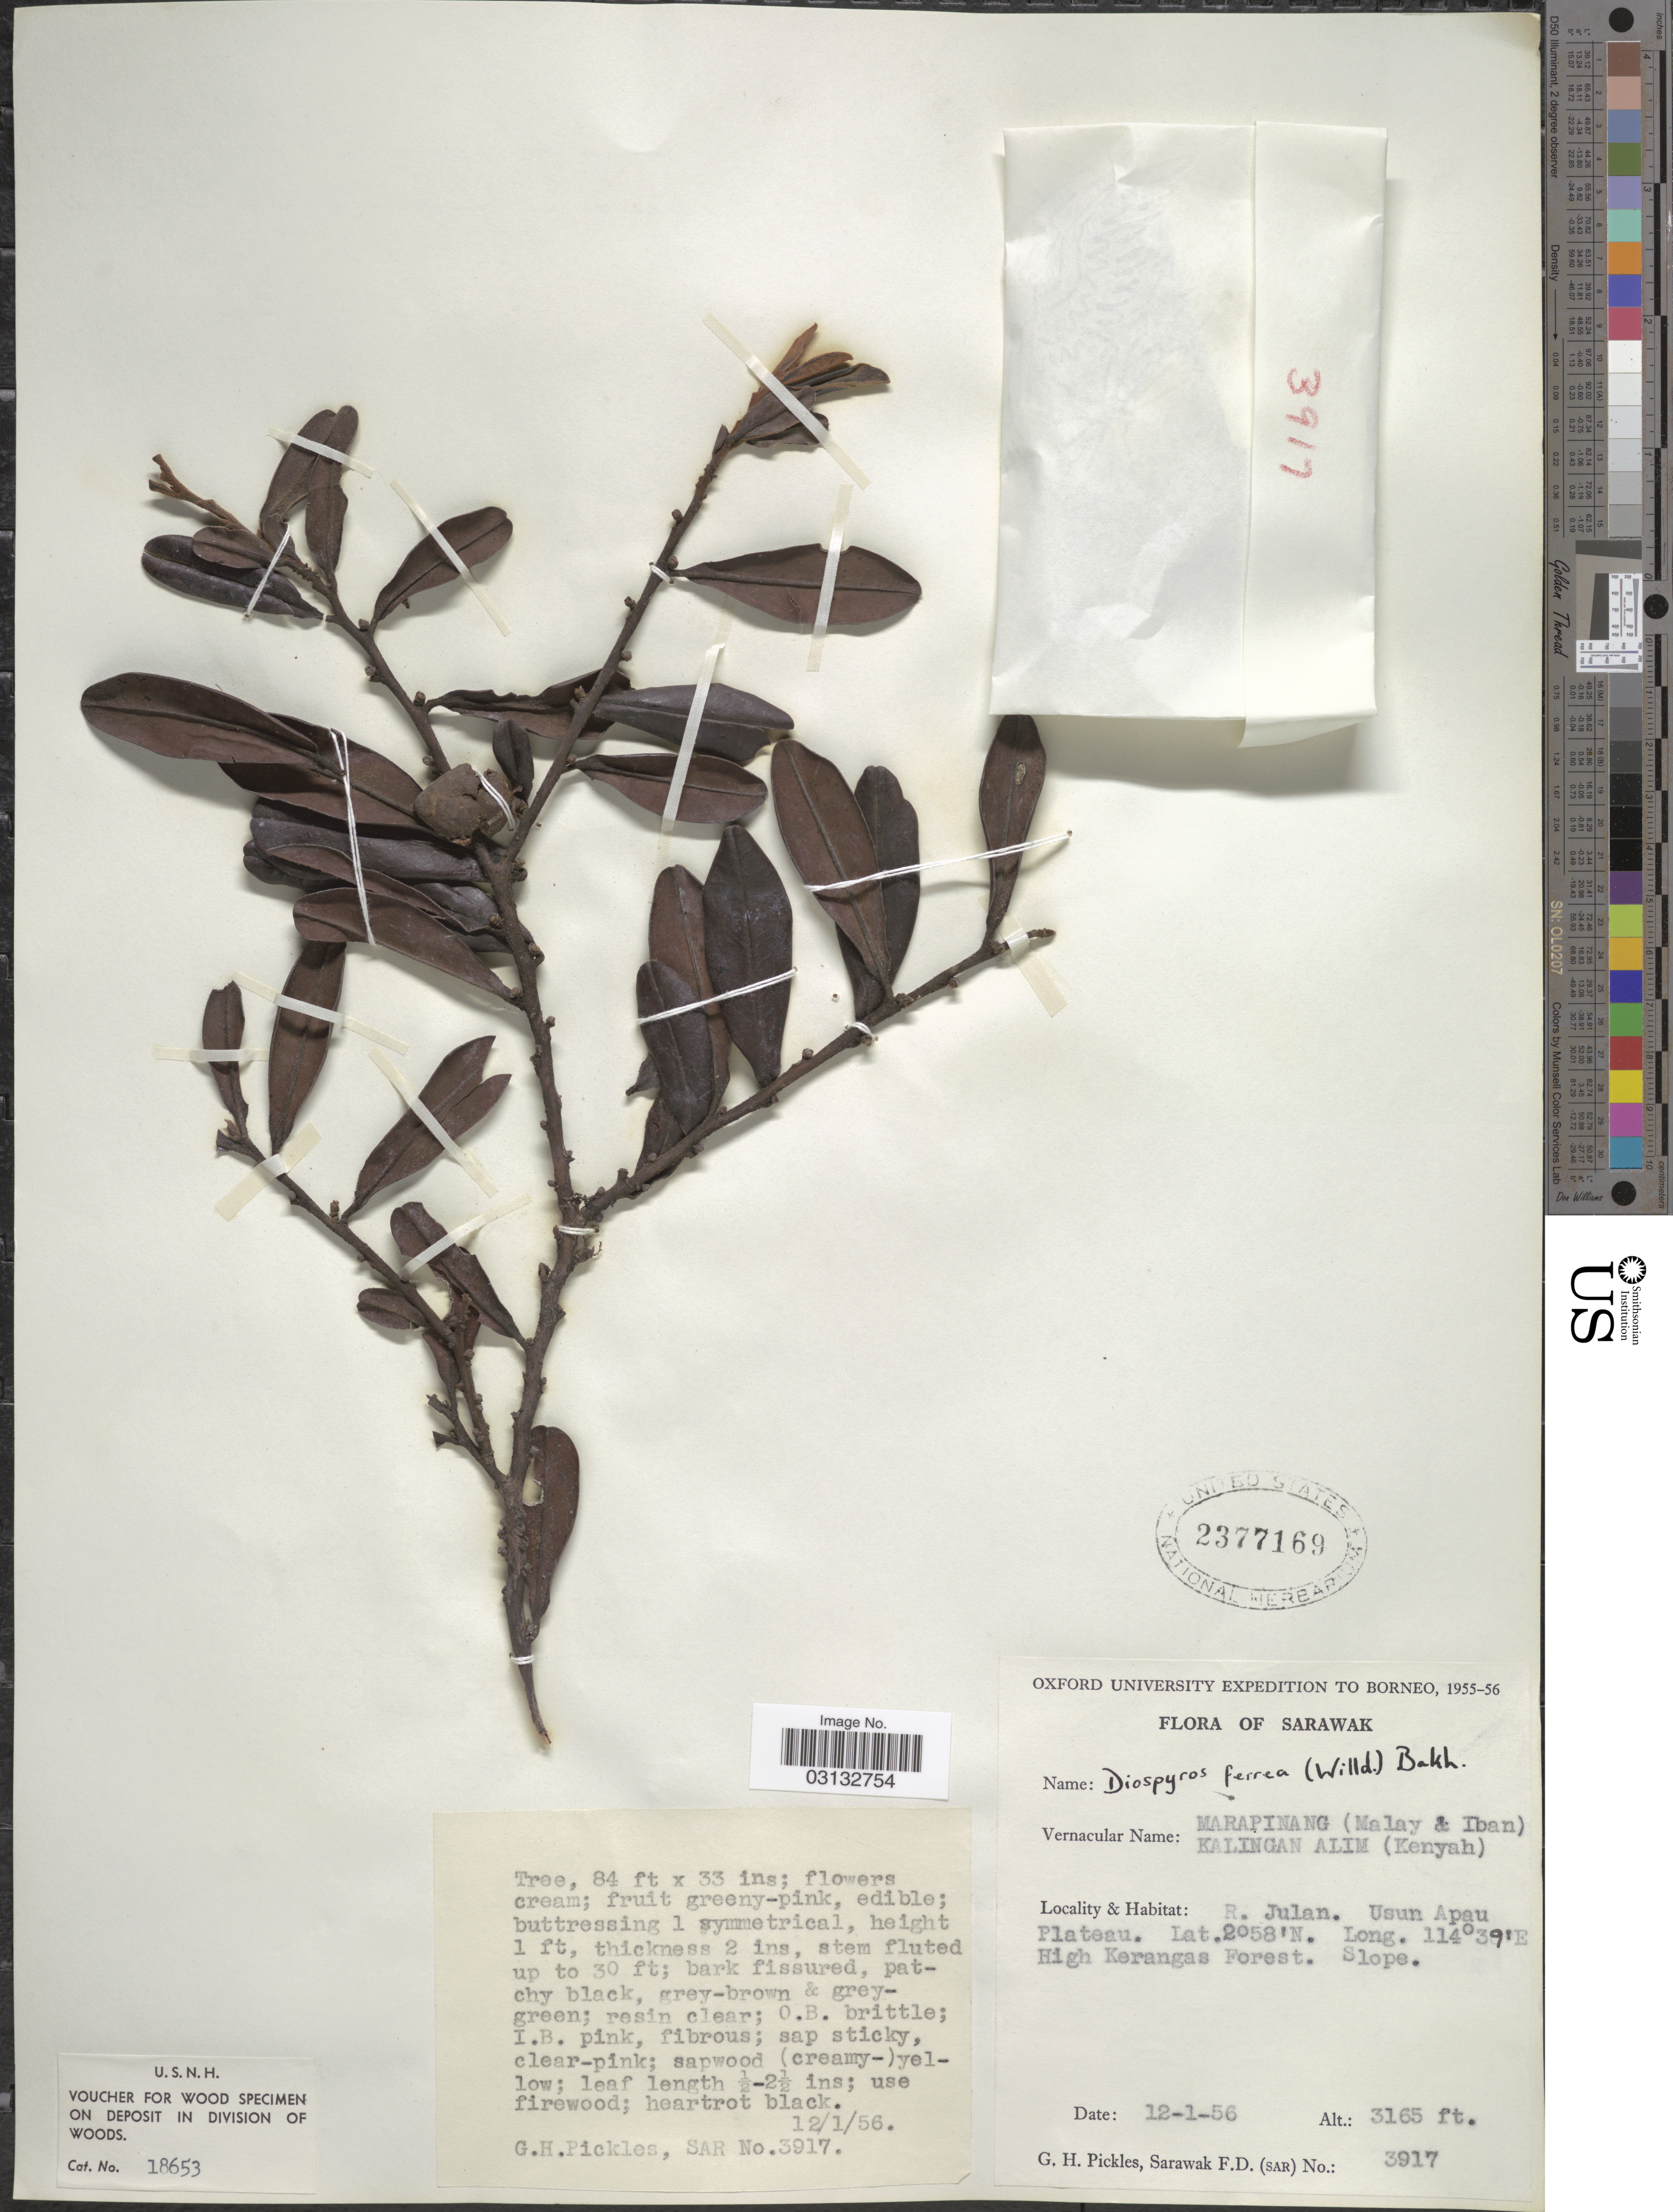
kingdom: Plantae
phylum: Tracheophyta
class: Magnoliopsida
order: Ericales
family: Ebenaceae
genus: Diospyros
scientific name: Diospyros ferrea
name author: (Willd.) Bakh.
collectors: G. Pickles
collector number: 3917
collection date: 1956-01-12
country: Malaysia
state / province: Sarawak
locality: R. Julan. Usun Apau Plateau.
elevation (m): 965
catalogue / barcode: US 2377169